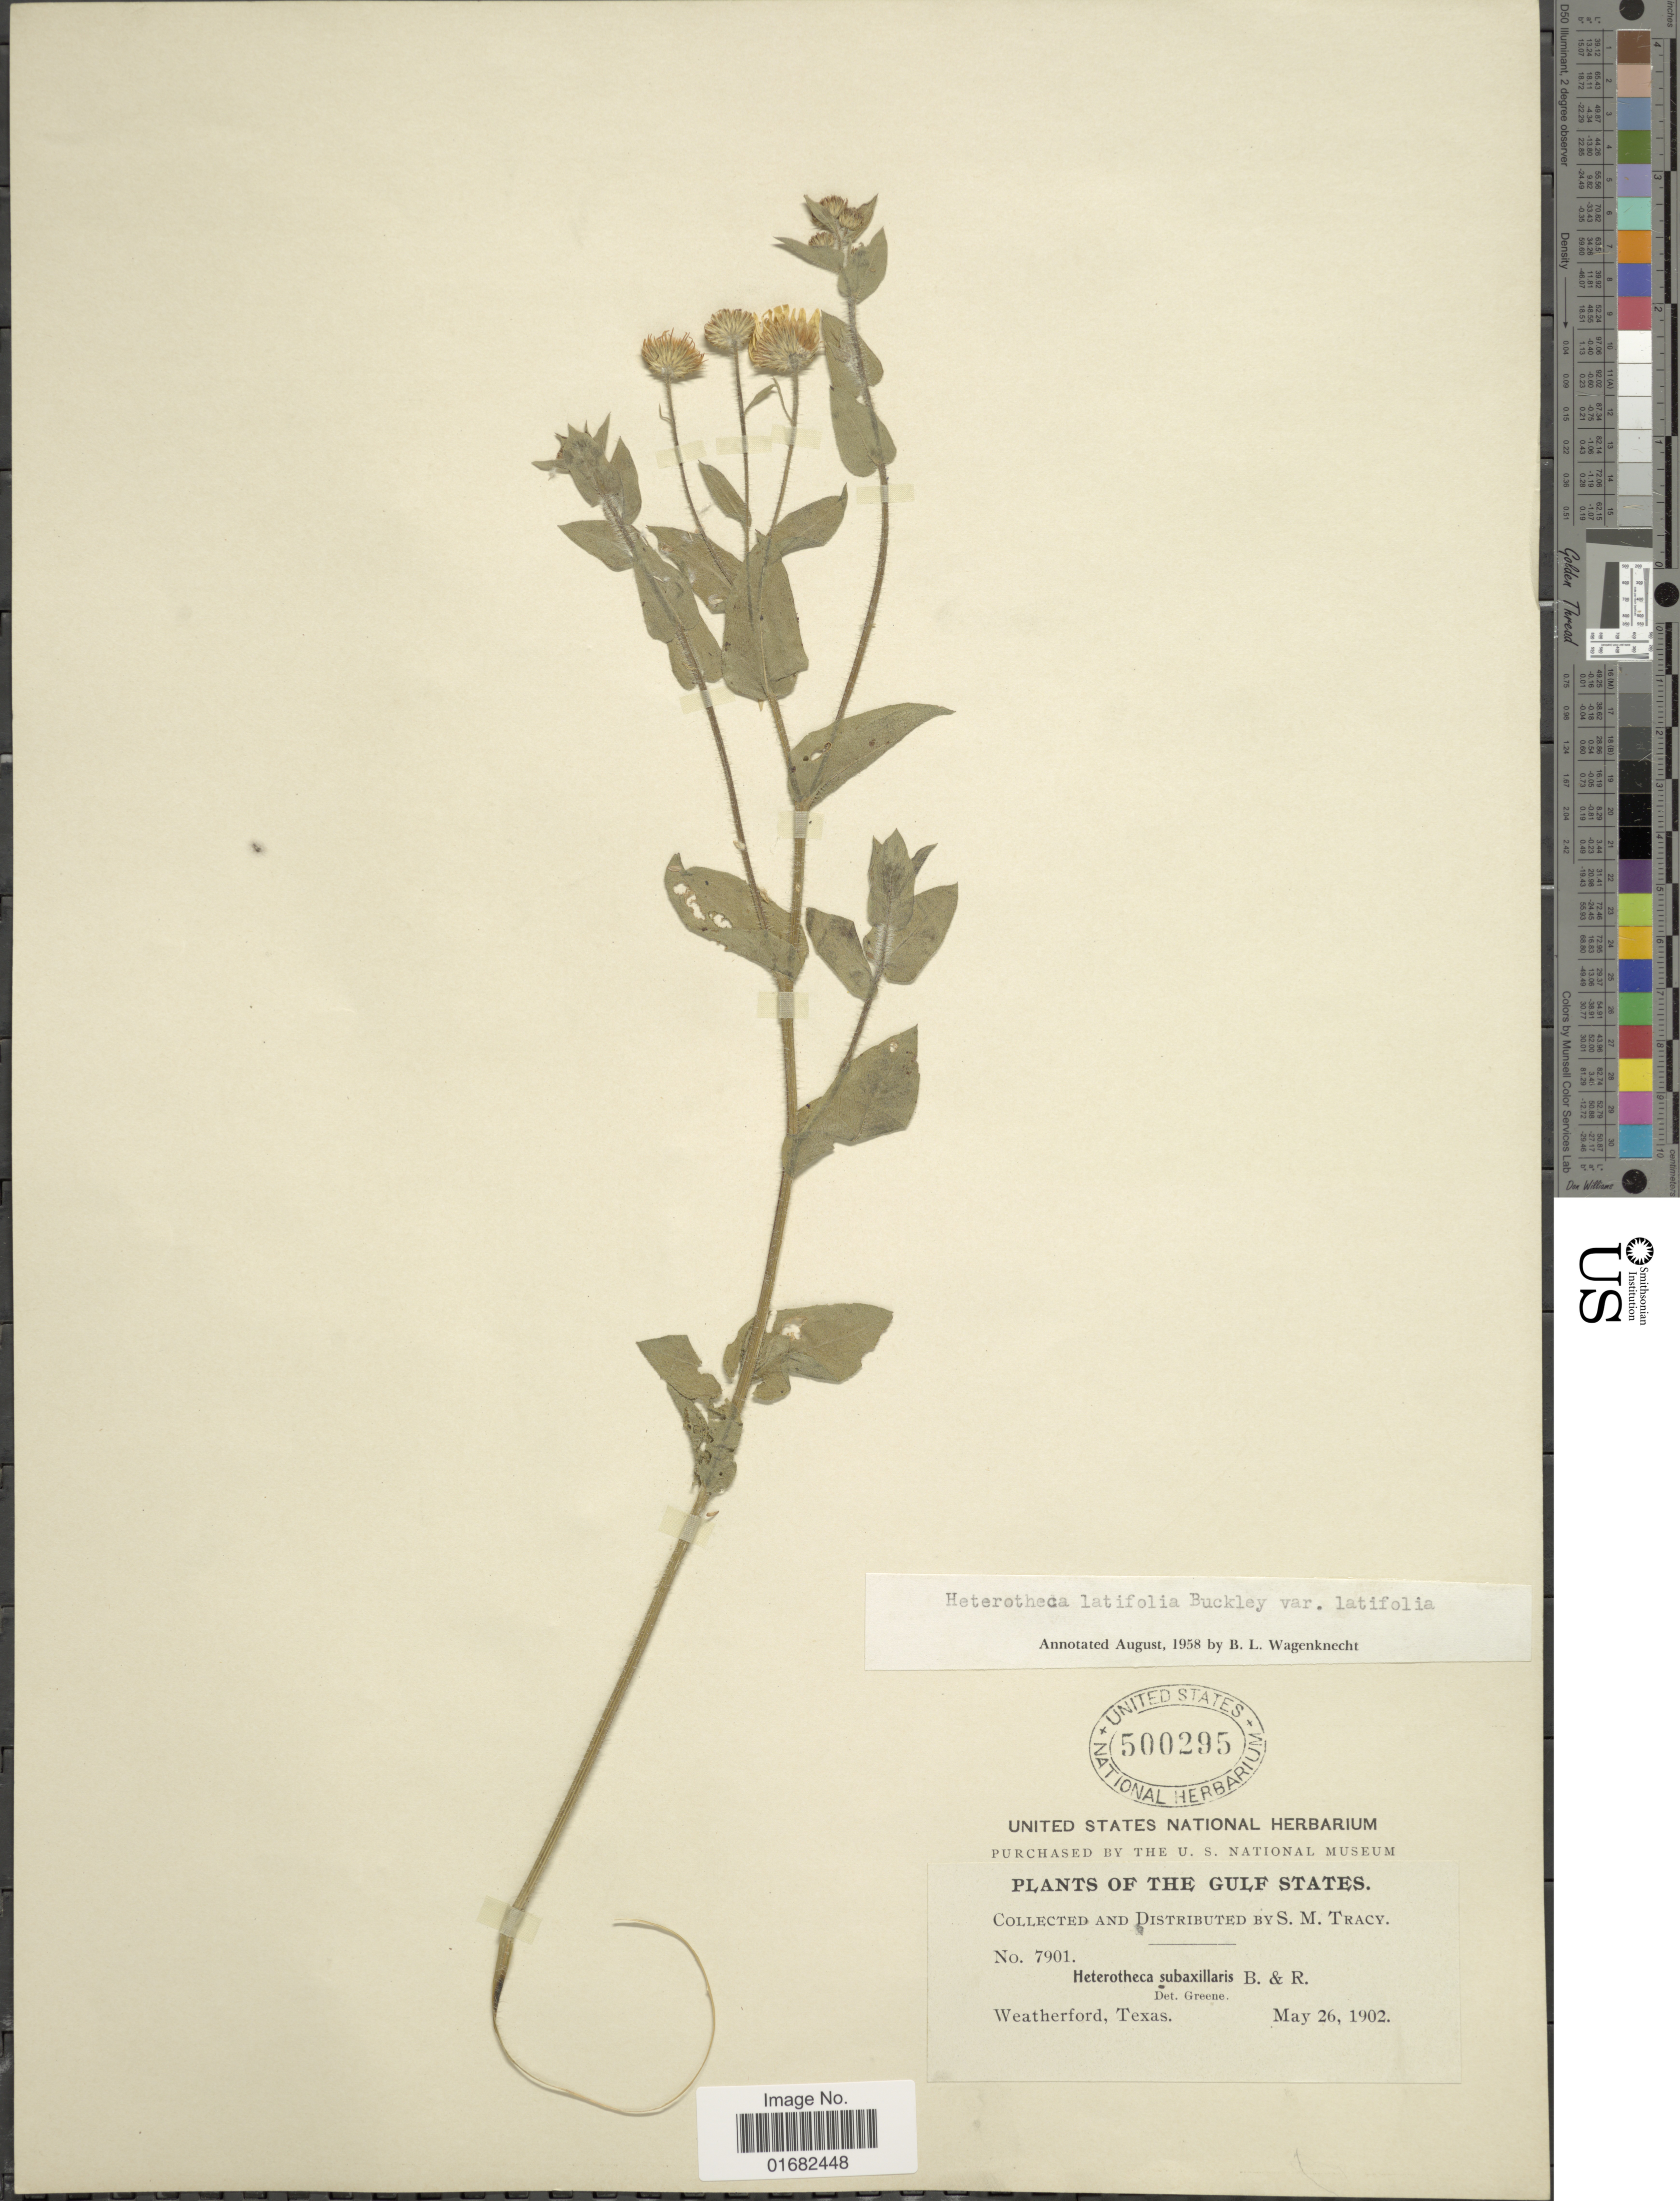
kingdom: Plantae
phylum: Tracheophyta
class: Magnoliopsida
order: Asterales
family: Asteraceae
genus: Heterotheca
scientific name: Heterotheca latifolia var. latifolia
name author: Buckley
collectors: S. M. Tracy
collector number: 7901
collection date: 1902-05-26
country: United States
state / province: Texas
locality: Gulf States. Weatherford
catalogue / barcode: US 500295